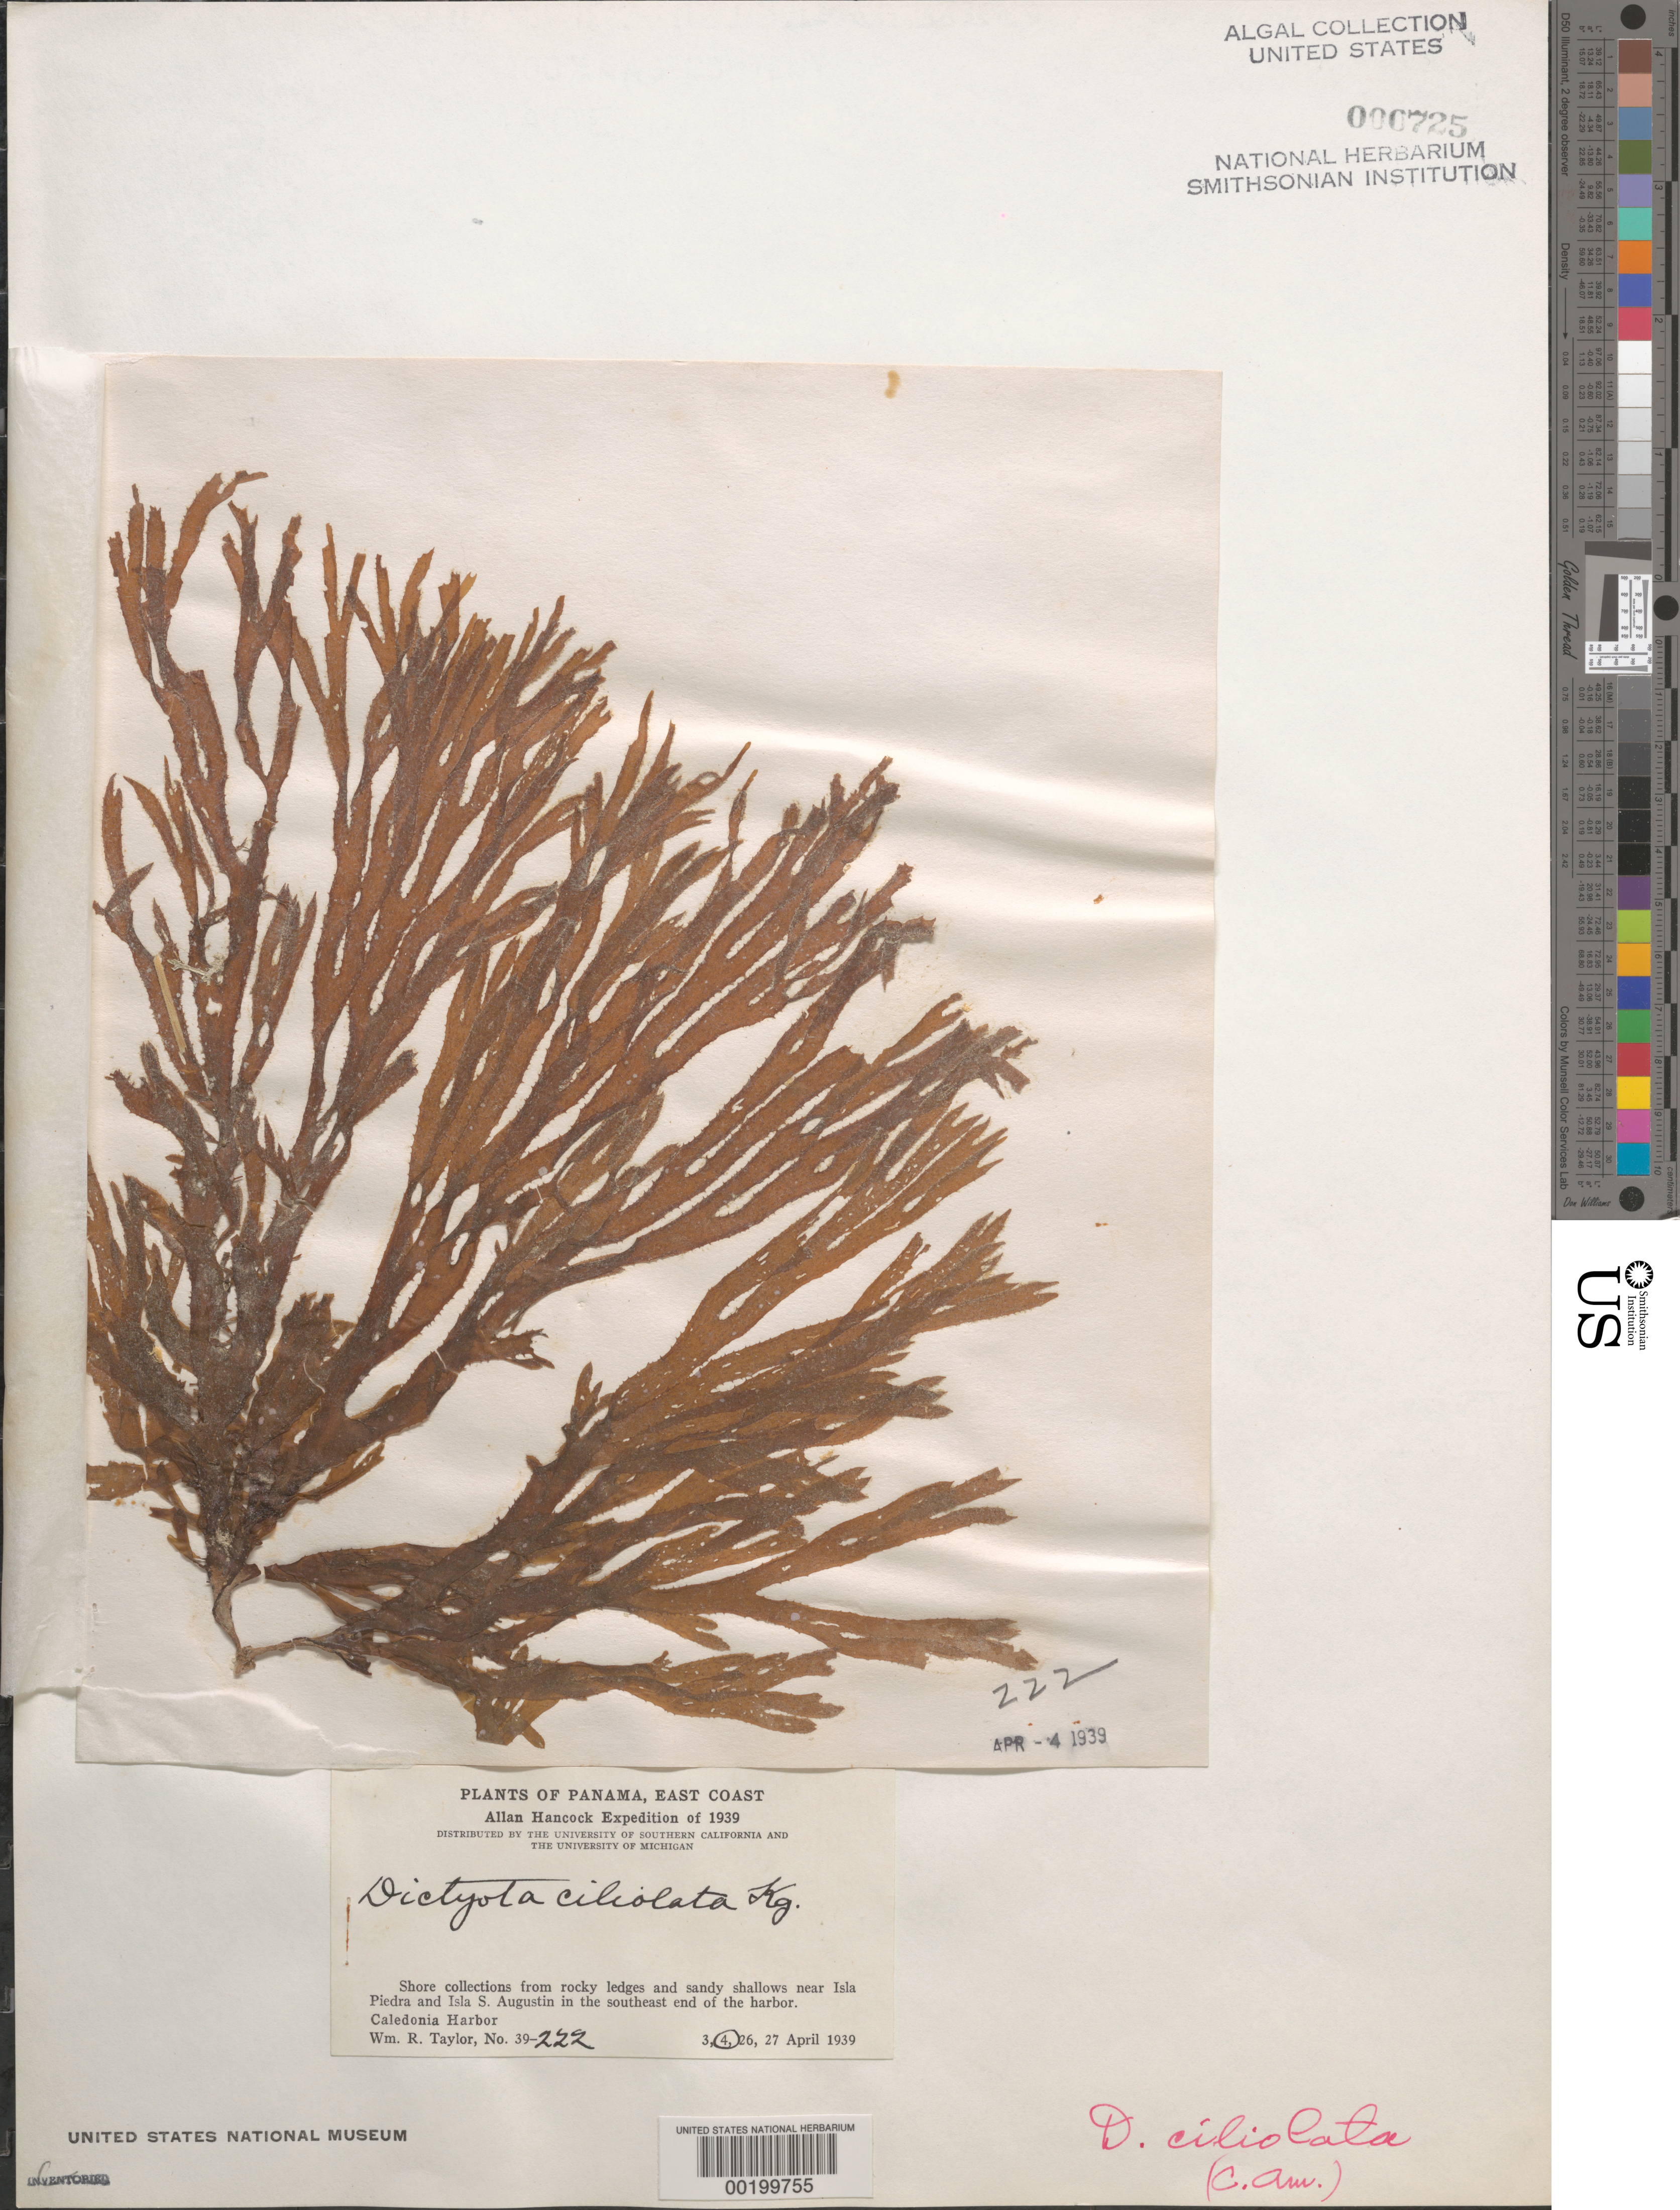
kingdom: Chromista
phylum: Ochrophyta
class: Phaeophyceae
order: Dictyotales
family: Dictyotaceae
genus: Dictyota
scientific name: Dictyota ciliolata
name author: Sond. ex Kütz.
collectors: W. R. Taylor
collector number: WRT 39-222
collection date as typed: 04 Apr 1939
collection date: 1939-04-04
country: Panama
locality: Southeast Caledonia Harbor, near Isla Piedra and Isla San Augustin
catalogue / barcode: US 725